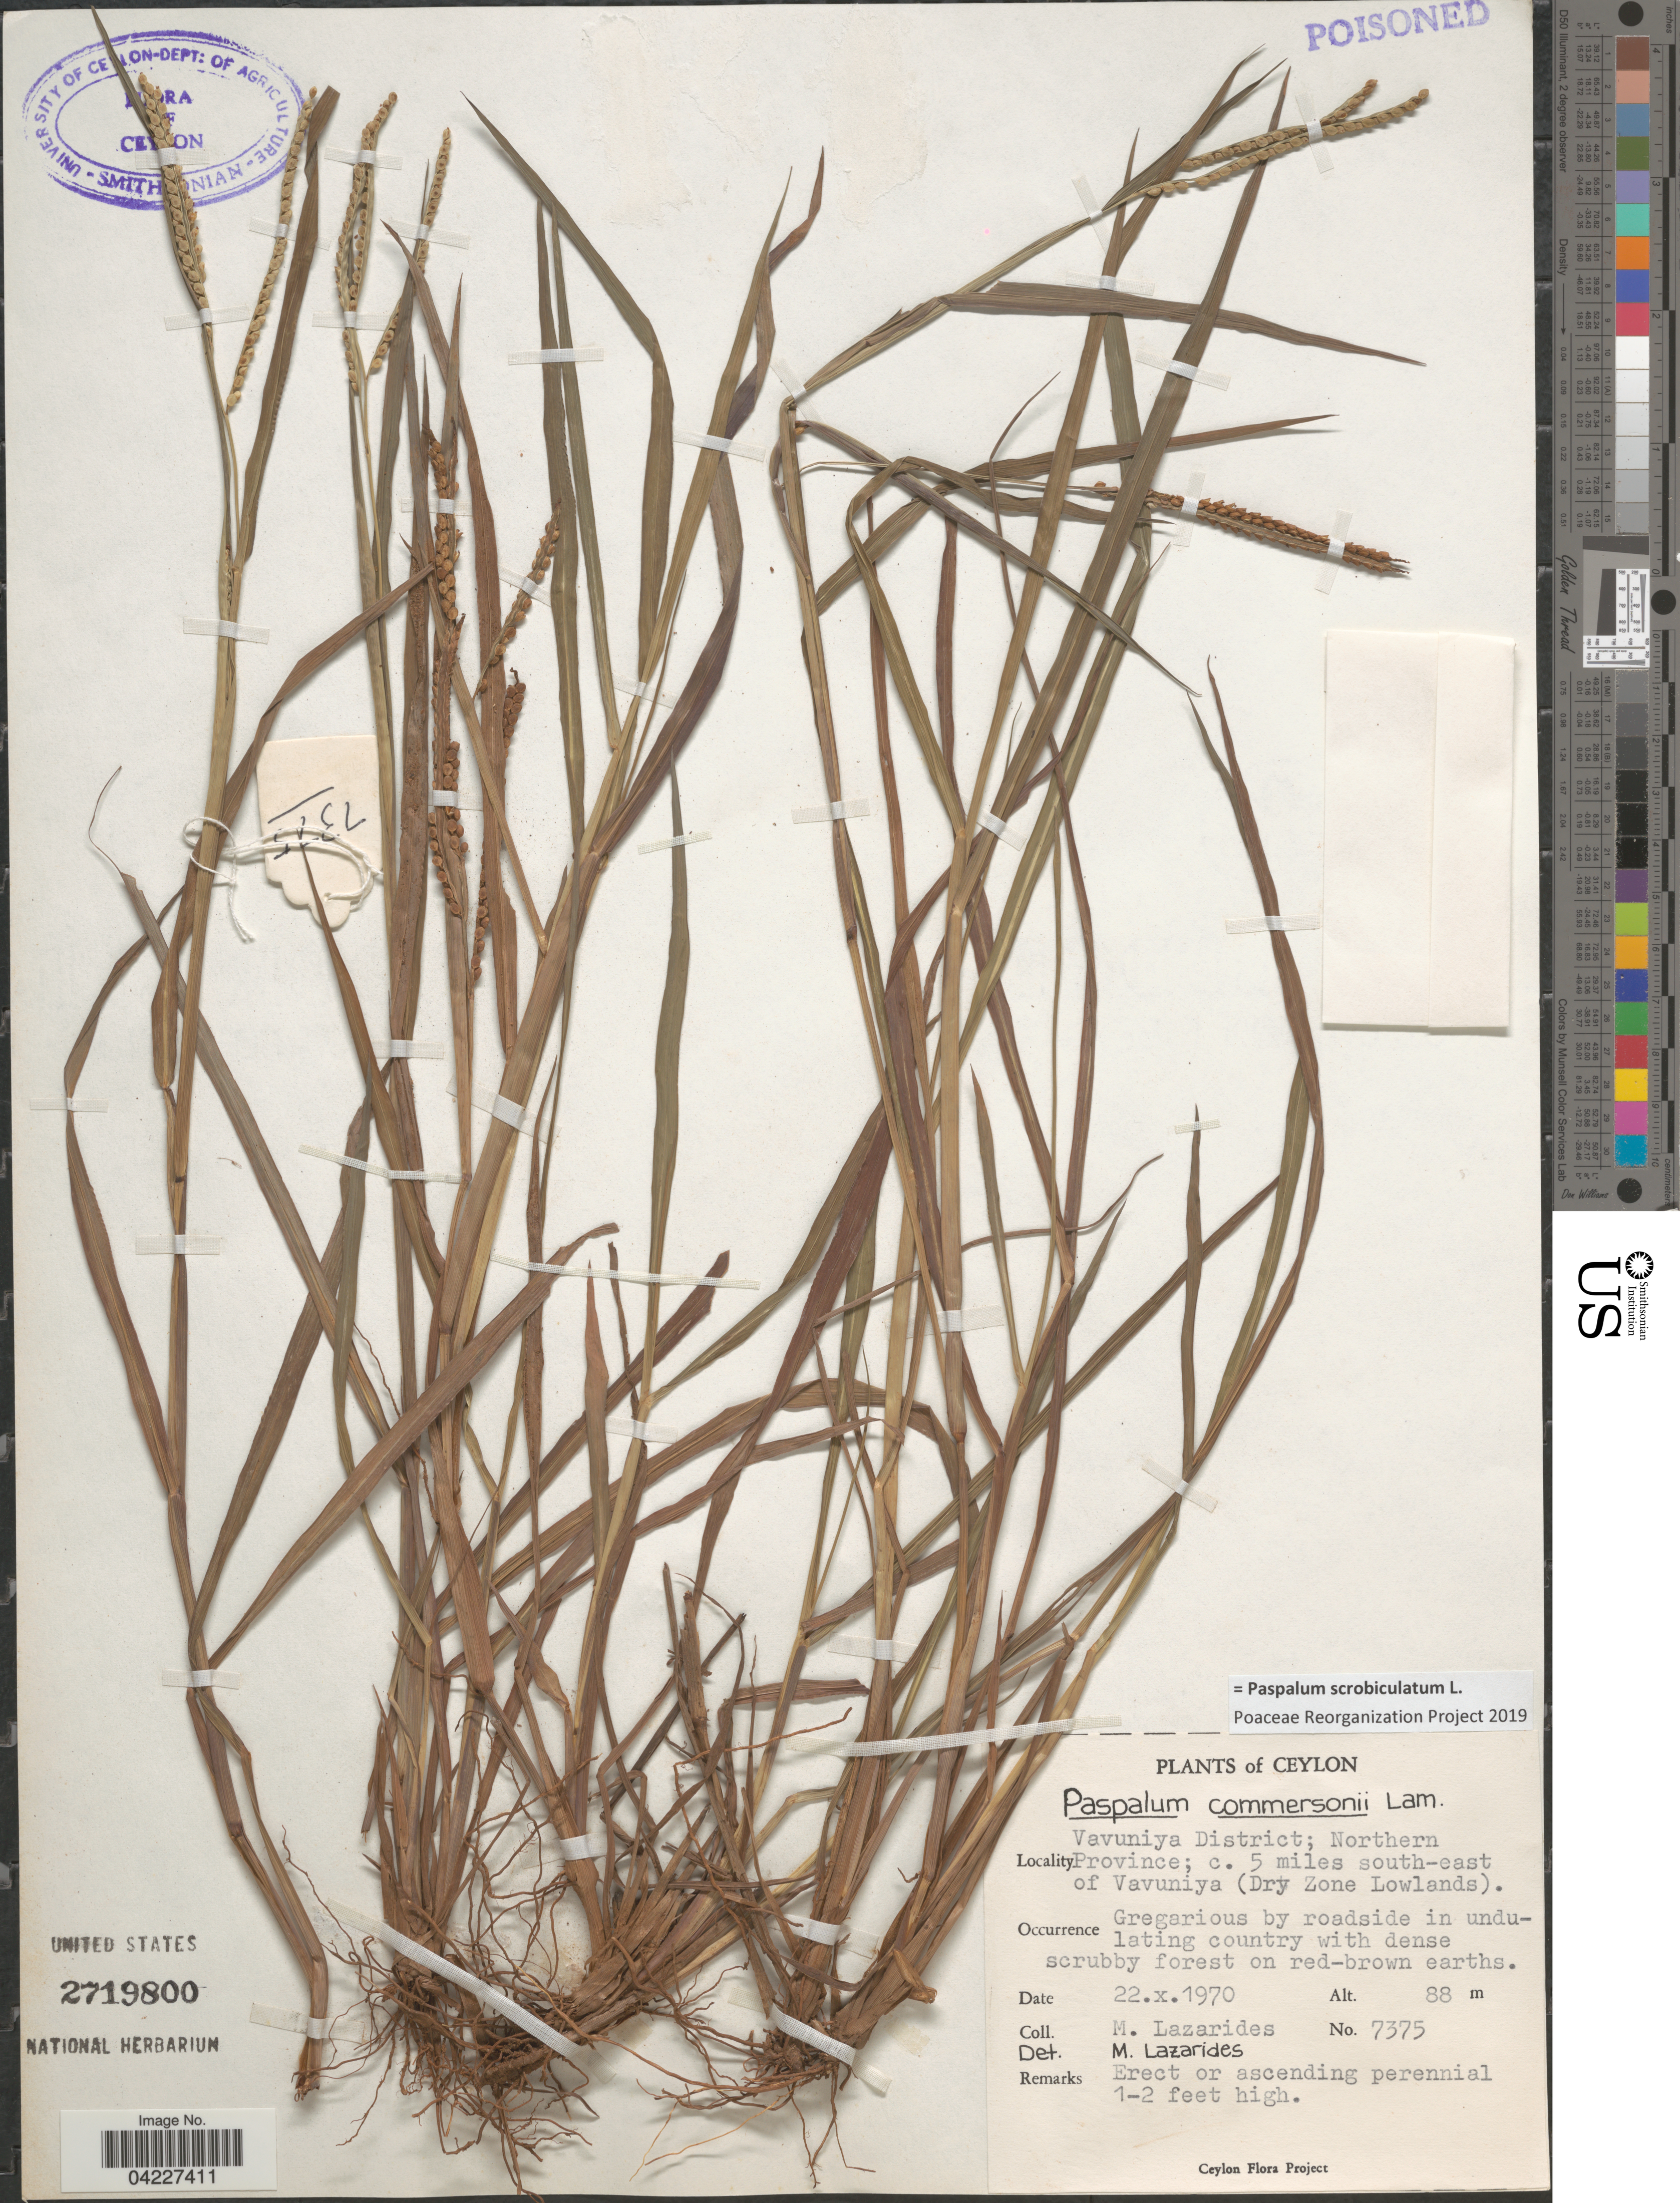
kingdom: Plantae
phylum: Tracheophyta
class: Liliopsida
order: Poales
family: Poaceae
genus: Paspalum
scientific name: Paspalum scrobiculatum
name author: L.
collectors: M. Lazarides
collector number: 7375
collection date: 1970-10-22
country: Sri Lanka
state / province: Northern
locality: Ceylon. Vavuniya District; c. 5 miles south-east of Vavuniya (Dry Zone Lowlands).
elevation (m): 88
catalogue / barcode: US 2719800